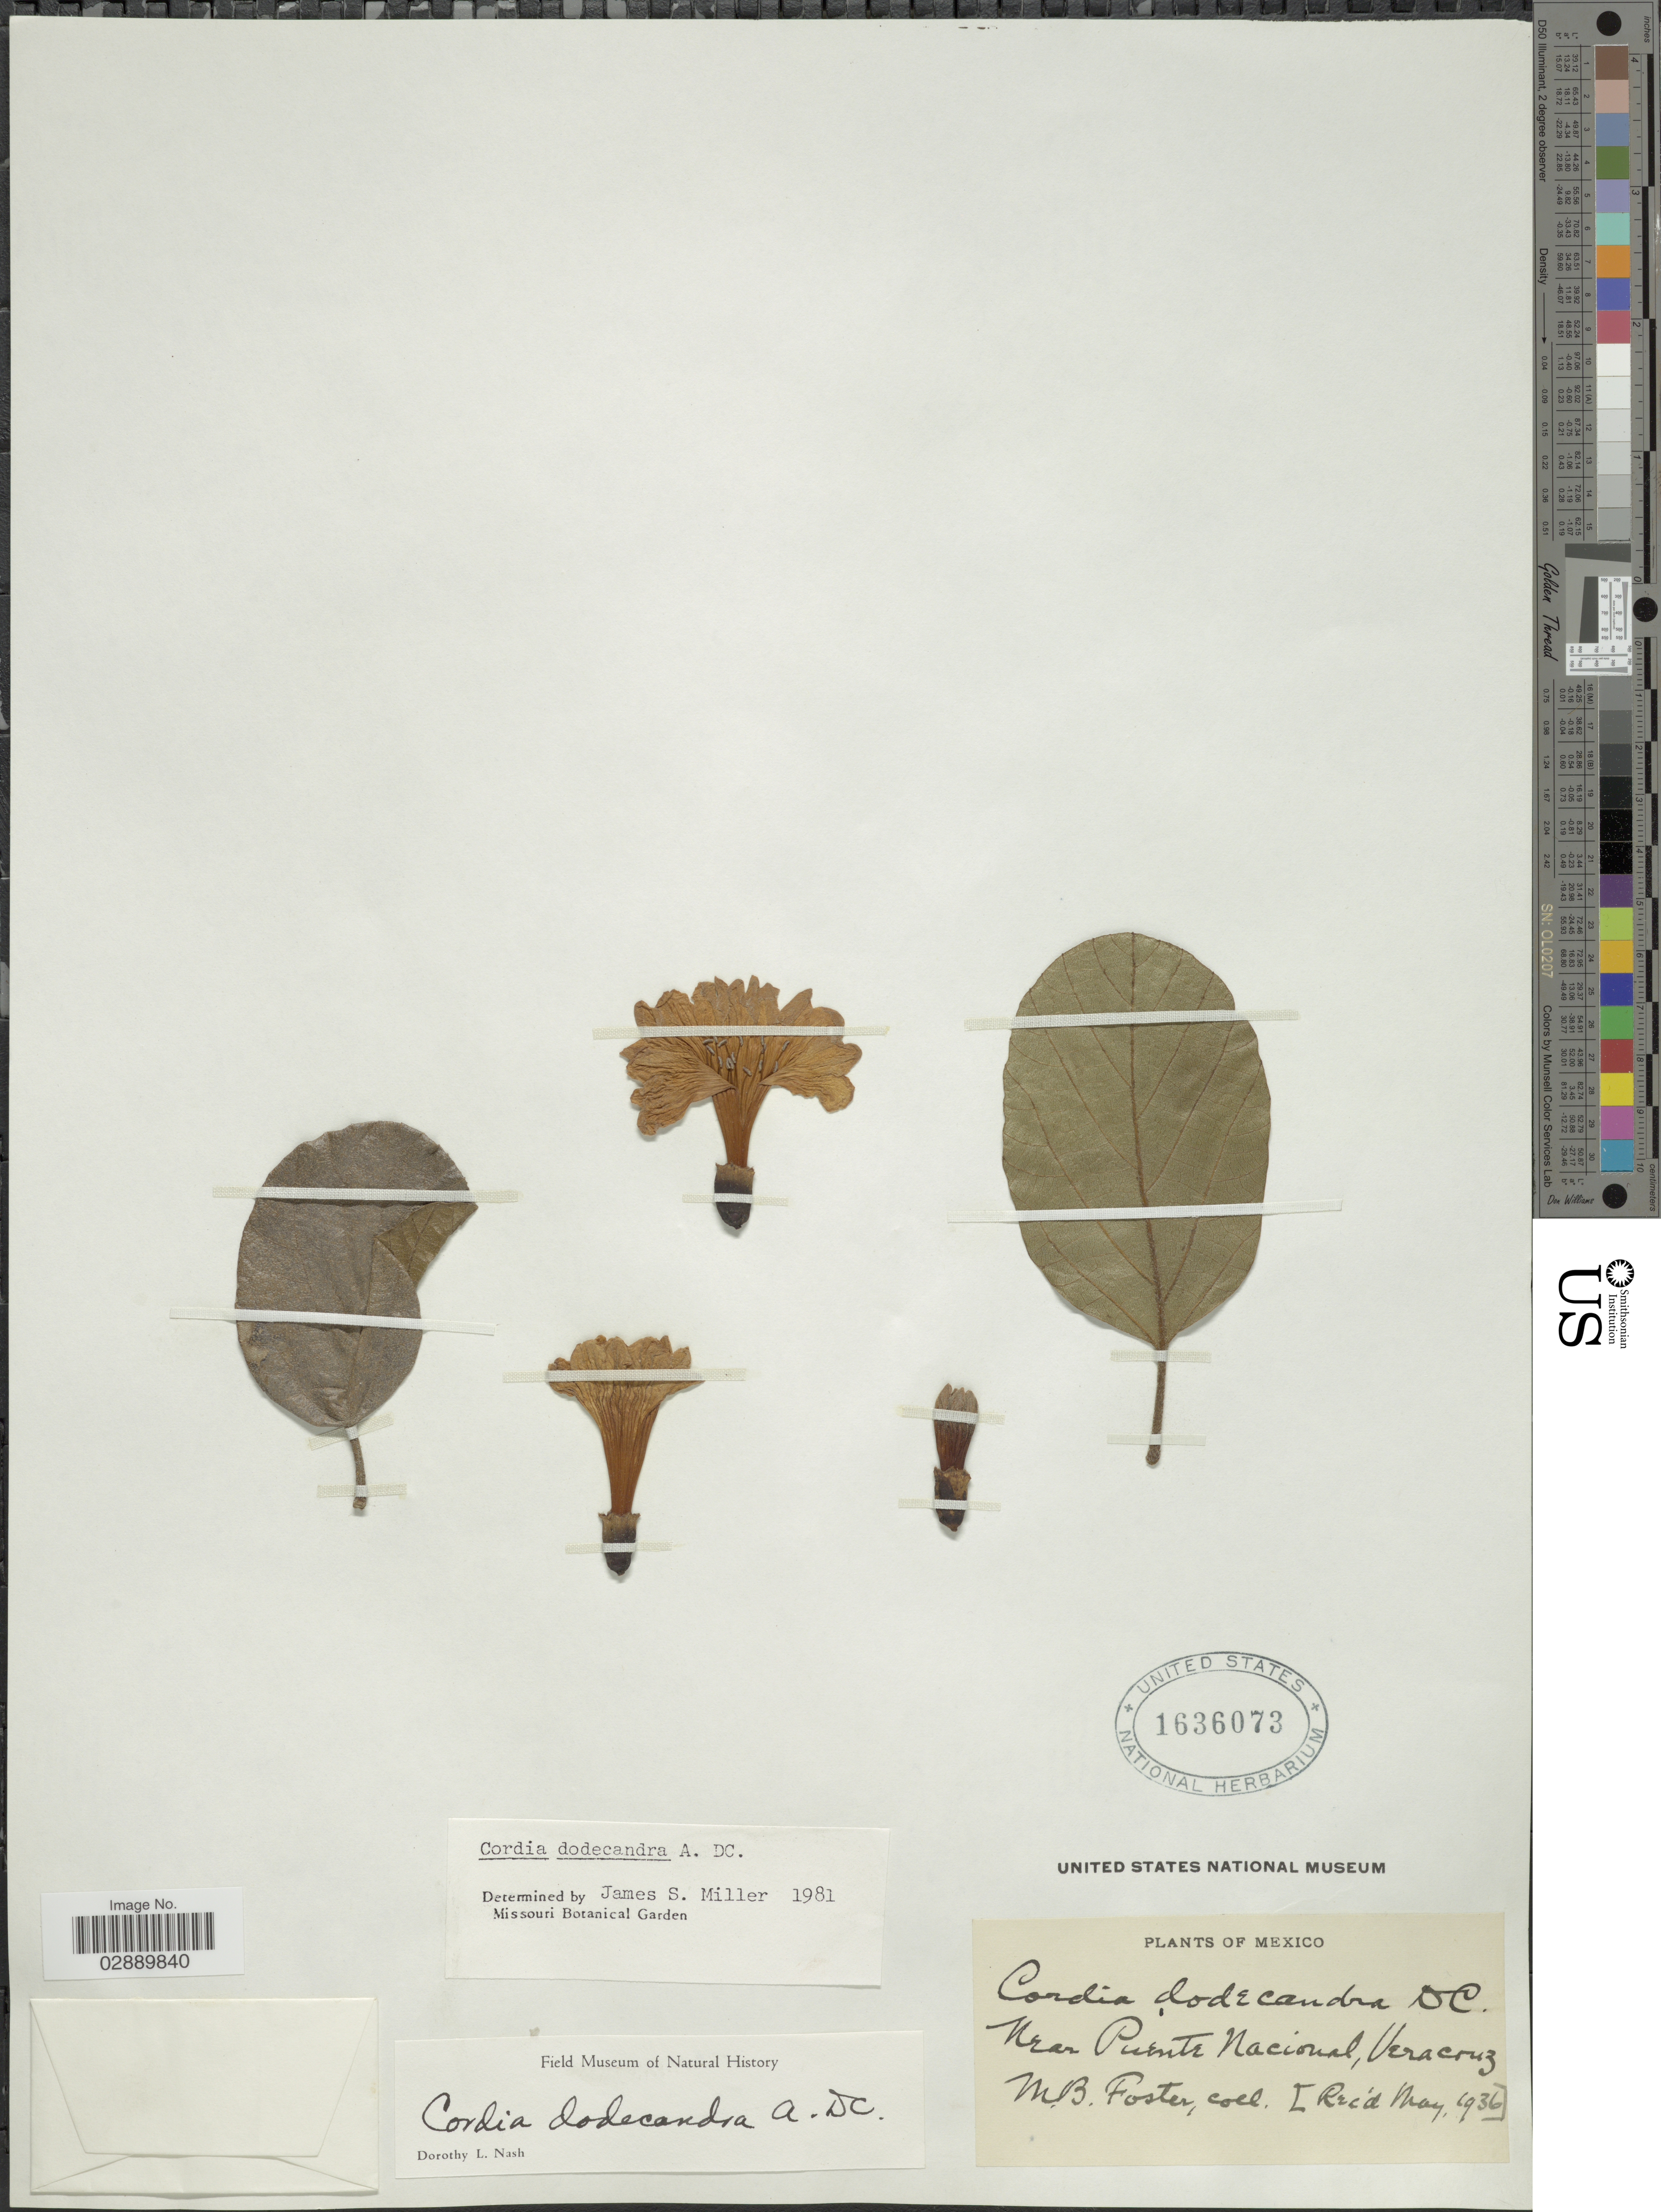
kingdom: Plantae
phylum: Tracheophyta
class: Magnoliopsida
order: Boraginales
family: Cordiaceae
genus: Cordia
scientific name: Cordia dodecandra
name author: A. DC.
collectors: M. B. Foster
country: Mexico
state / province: Veracruz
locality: Near Puente Nacional, Veracruz.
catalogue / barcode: US 1636073